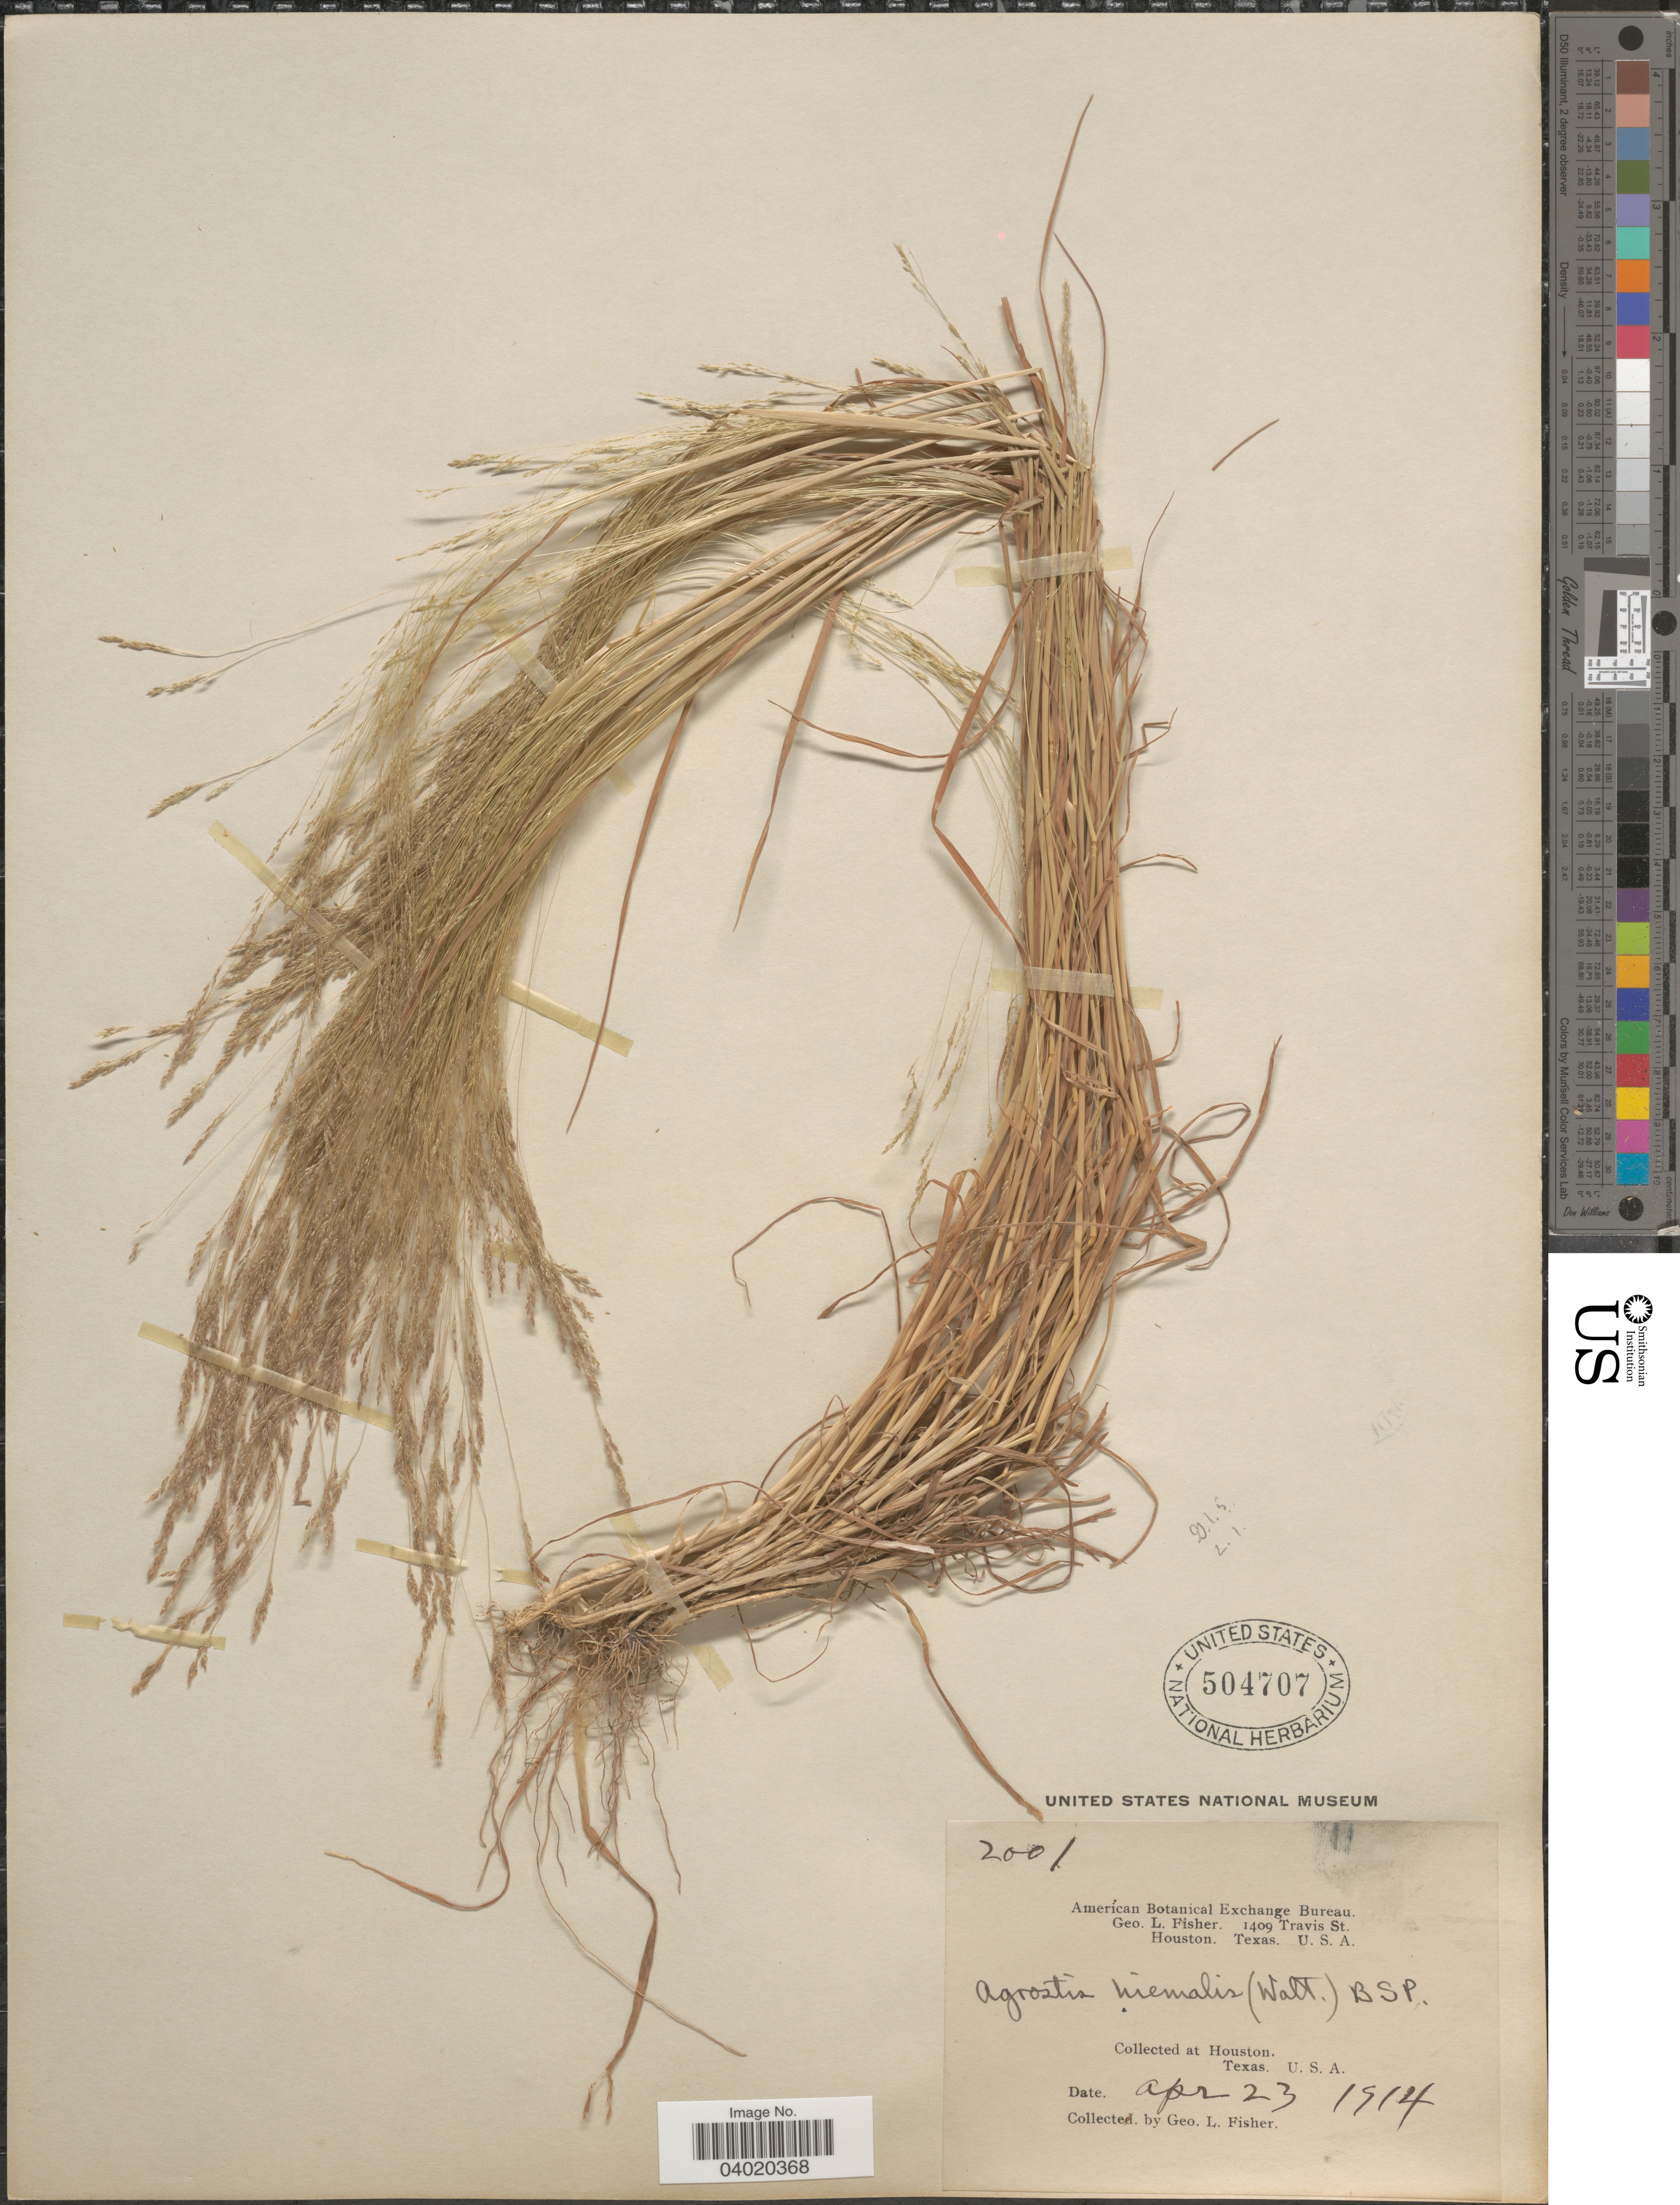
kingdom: Plantae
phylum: Tracheophyta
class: Liliopsida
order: Poales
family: Poaceae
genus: Agrostis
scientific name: Agrostis hyemalis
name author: (Walter) Britton et al.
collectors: G. L. Fisher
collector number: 2001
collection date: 1914-04-23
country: United States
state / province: Texas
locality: At Houston.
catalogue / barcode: US 504707